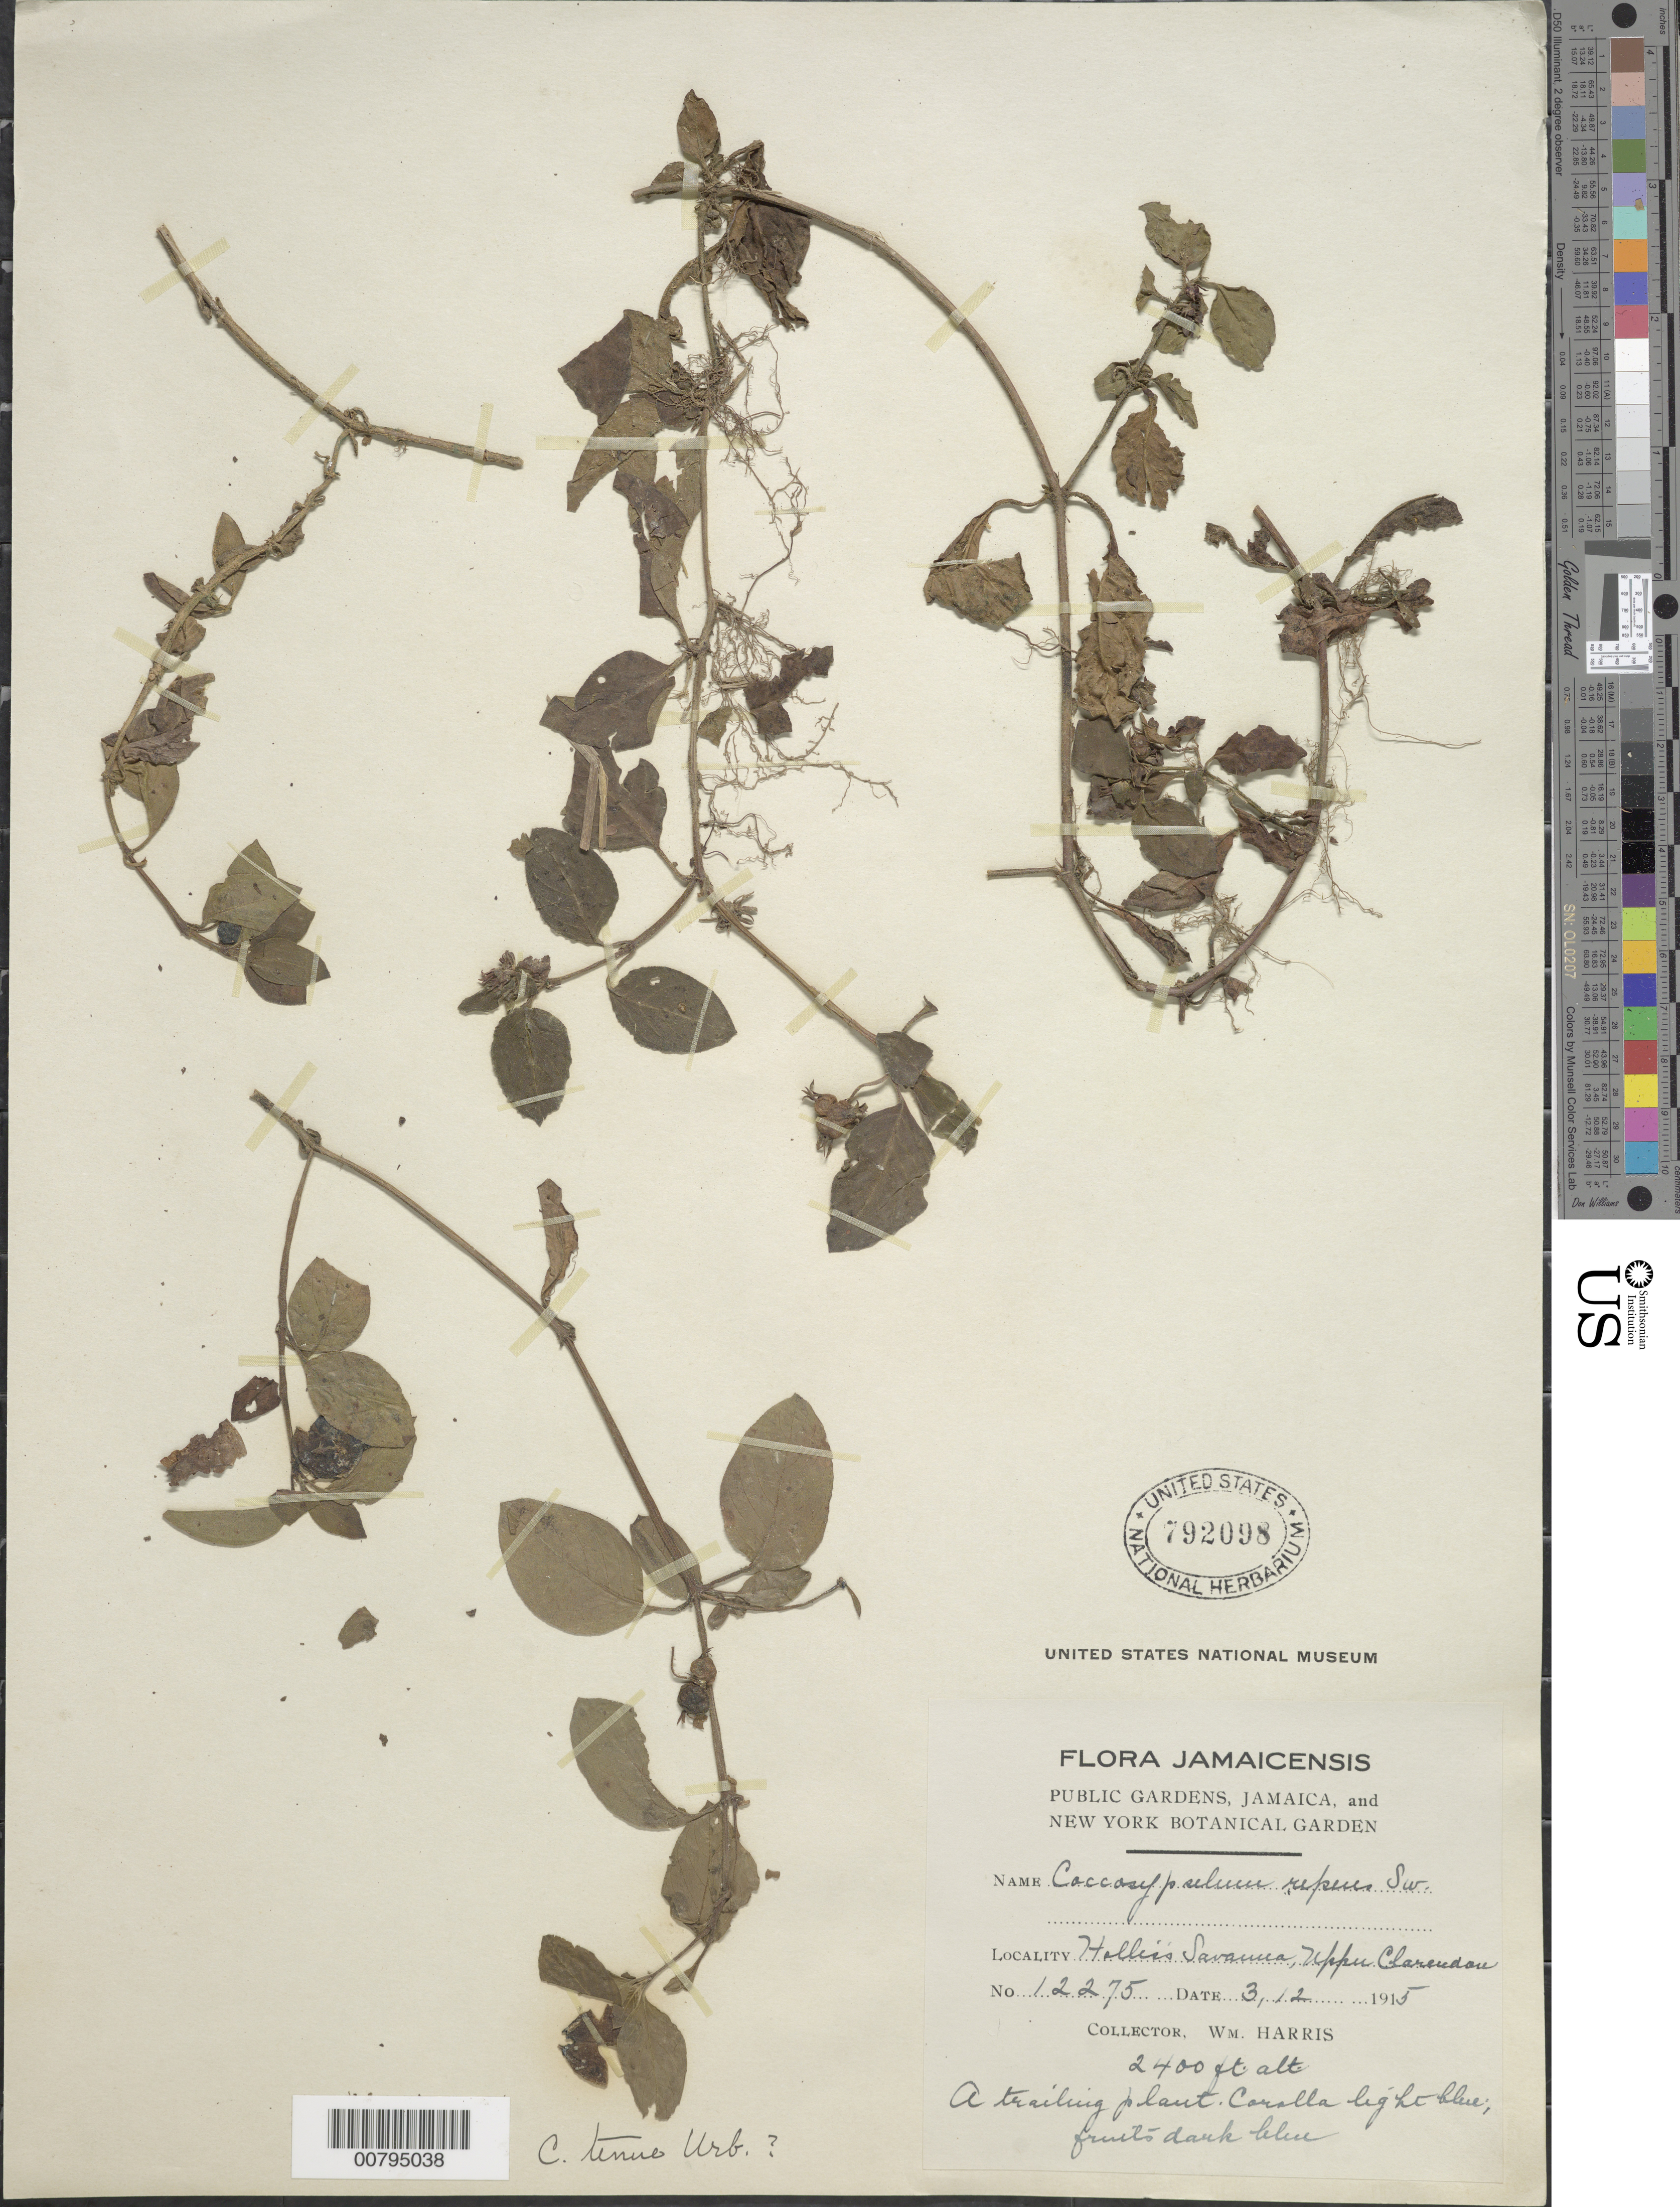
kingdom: Plantae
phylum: Tracheophyta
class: Magnoliopsida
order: Gentianales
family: Rubiaceae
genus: Coccocypselum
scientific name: Coccocypselum tenue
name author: Urb.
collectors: W. H. Harris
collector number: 12275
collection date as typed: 1915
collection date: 1915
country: Jamaica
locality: Holliss Savanna, Upper Clarendou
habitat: Savanna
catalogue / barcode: US 792098